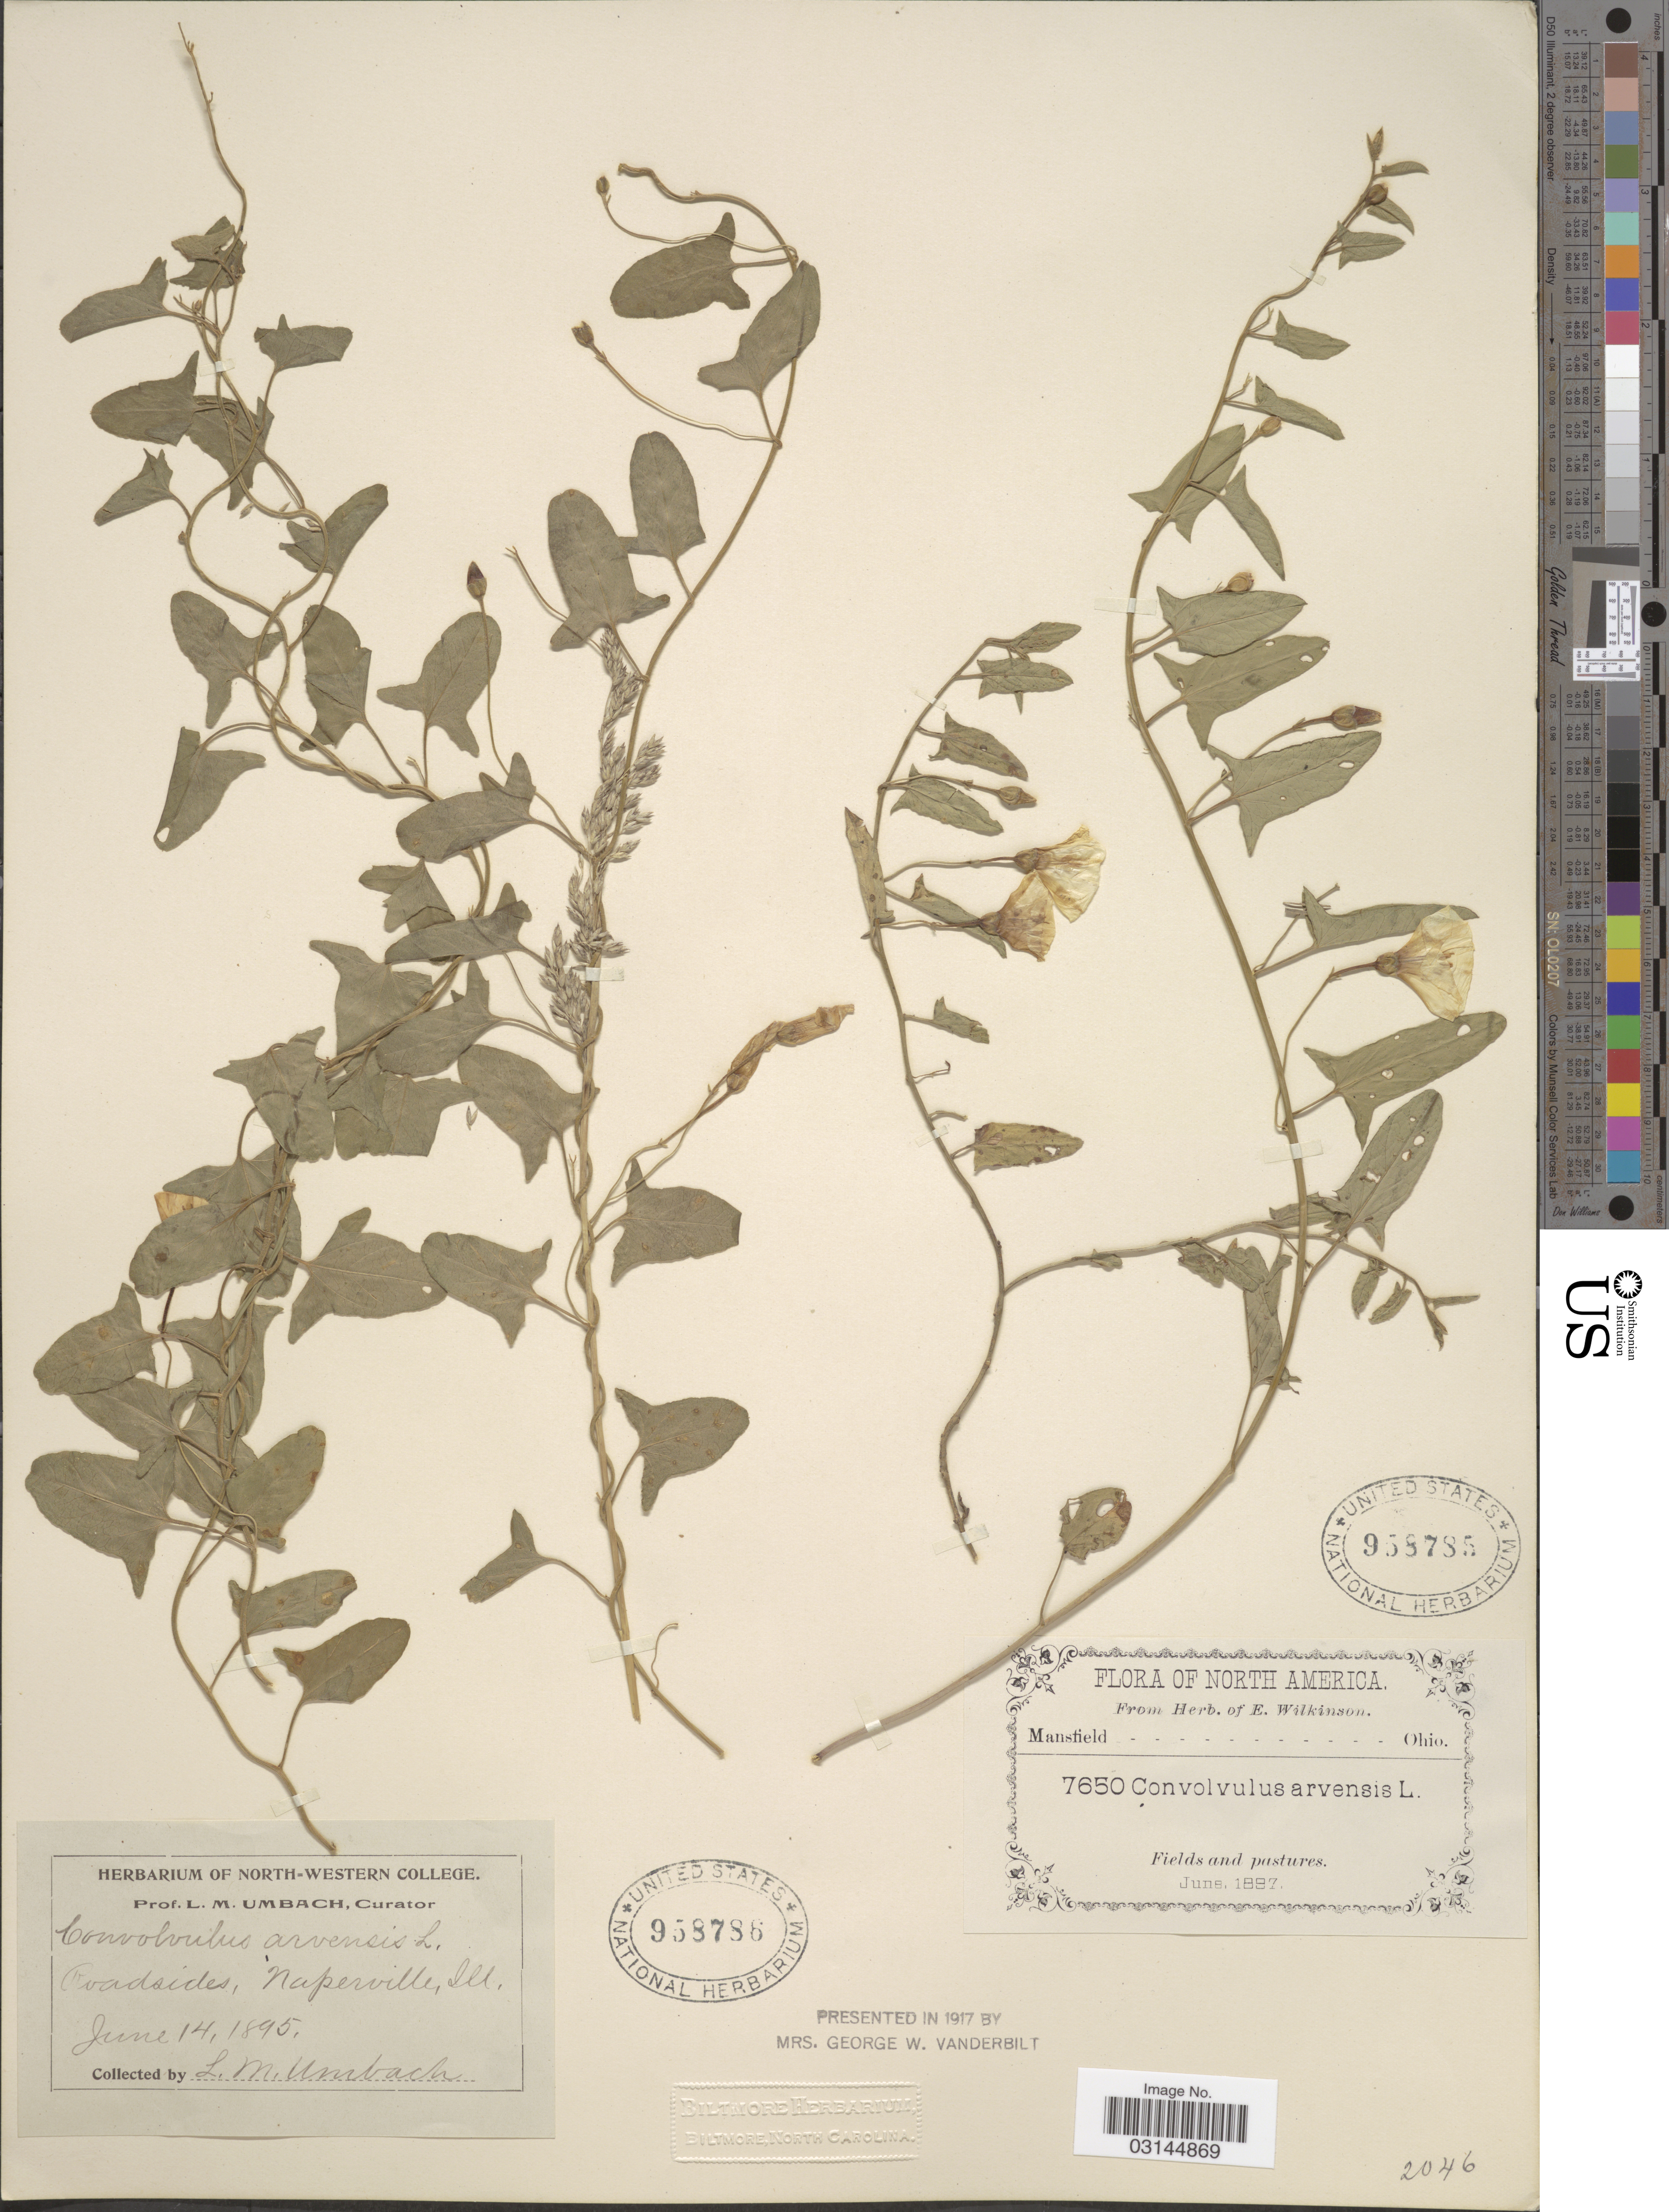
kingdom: Plantae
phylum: Tracheophyta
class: Magnoliopsida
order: Solanales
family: Convolvulaceae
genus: Convolvulus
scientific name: Convolvulus arvensis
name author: L.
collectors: ex herb. E. Wilkinson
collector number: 7650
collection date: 1897-06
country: United States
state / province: Ohio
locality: Mansfield.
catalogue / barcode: US 958785-2